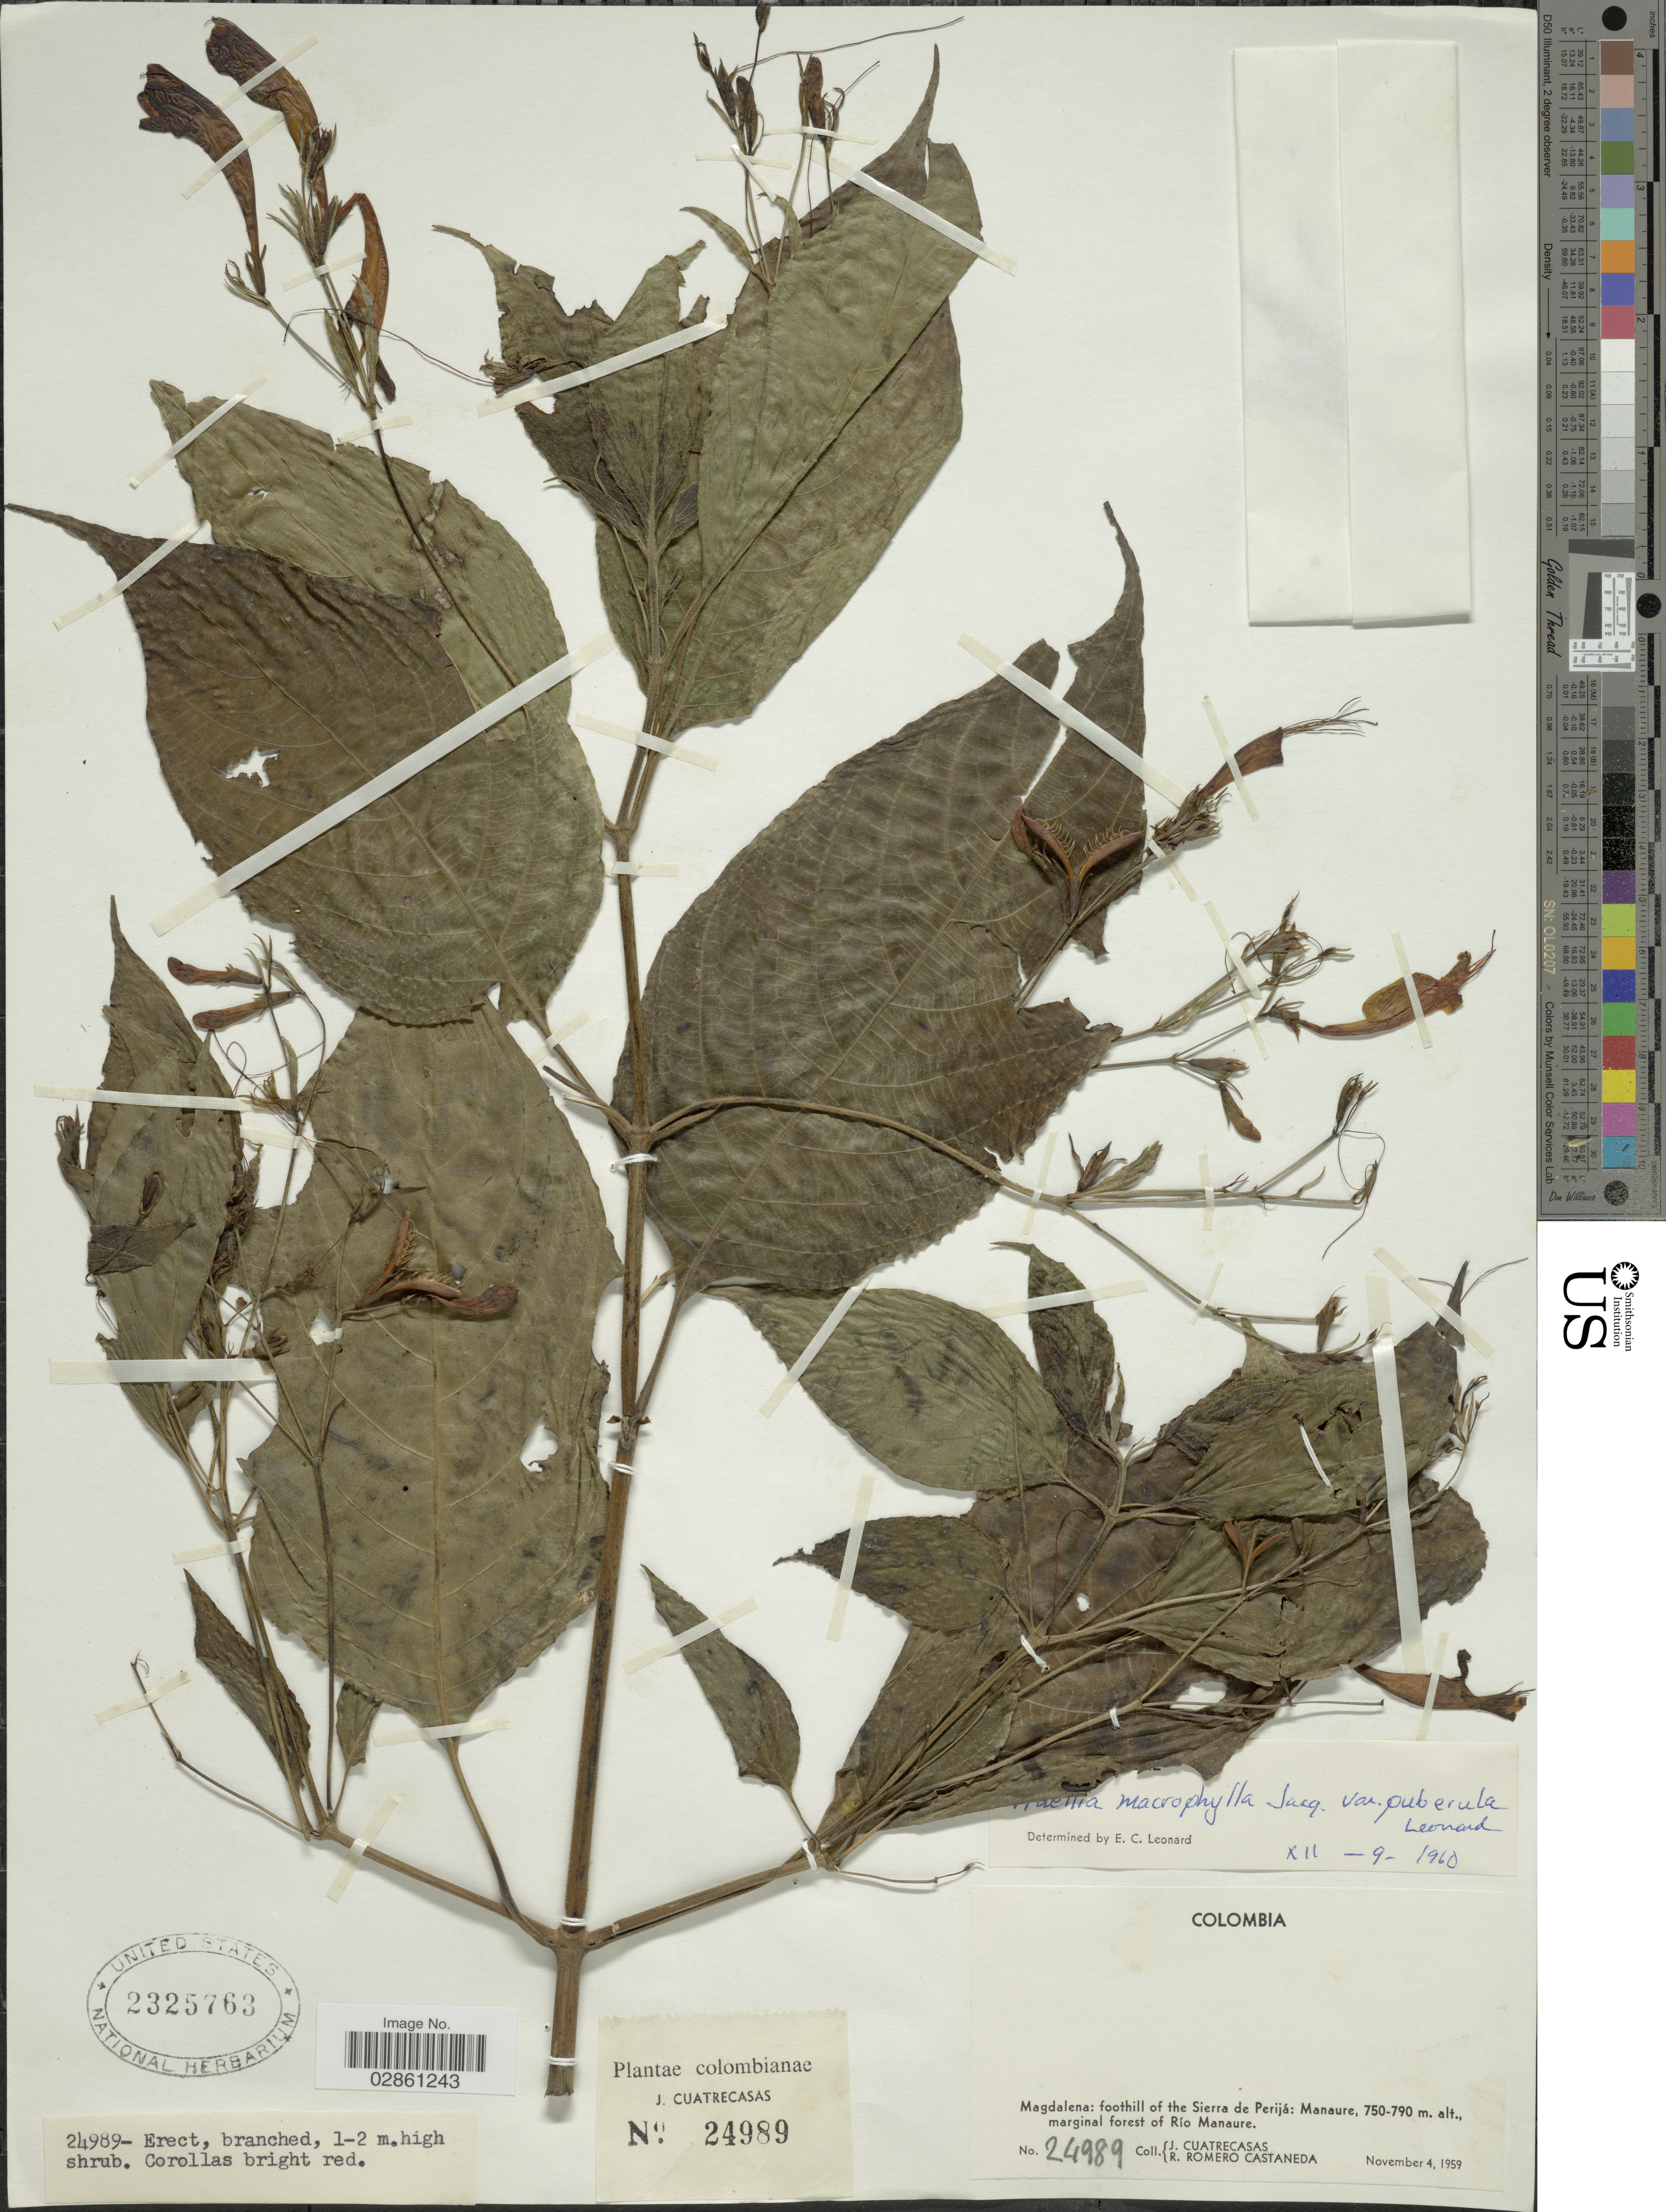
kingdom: Plantae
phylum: Tracheophyta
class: Magnoliopsida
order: Lamiales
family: Acanthaceae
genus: Ruellia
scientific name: Ruellia macrophylla var. puberula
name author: Leonard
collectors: J. Cuatrecasas & R. Romero Castañeda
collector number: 24989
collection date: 1959-11-04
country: Colombia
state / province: Magdalena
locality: Foothill of the Sierra de Perijá: Manaure, marginal forest of Río Manaure.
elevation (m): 750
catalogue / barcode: US 2325763